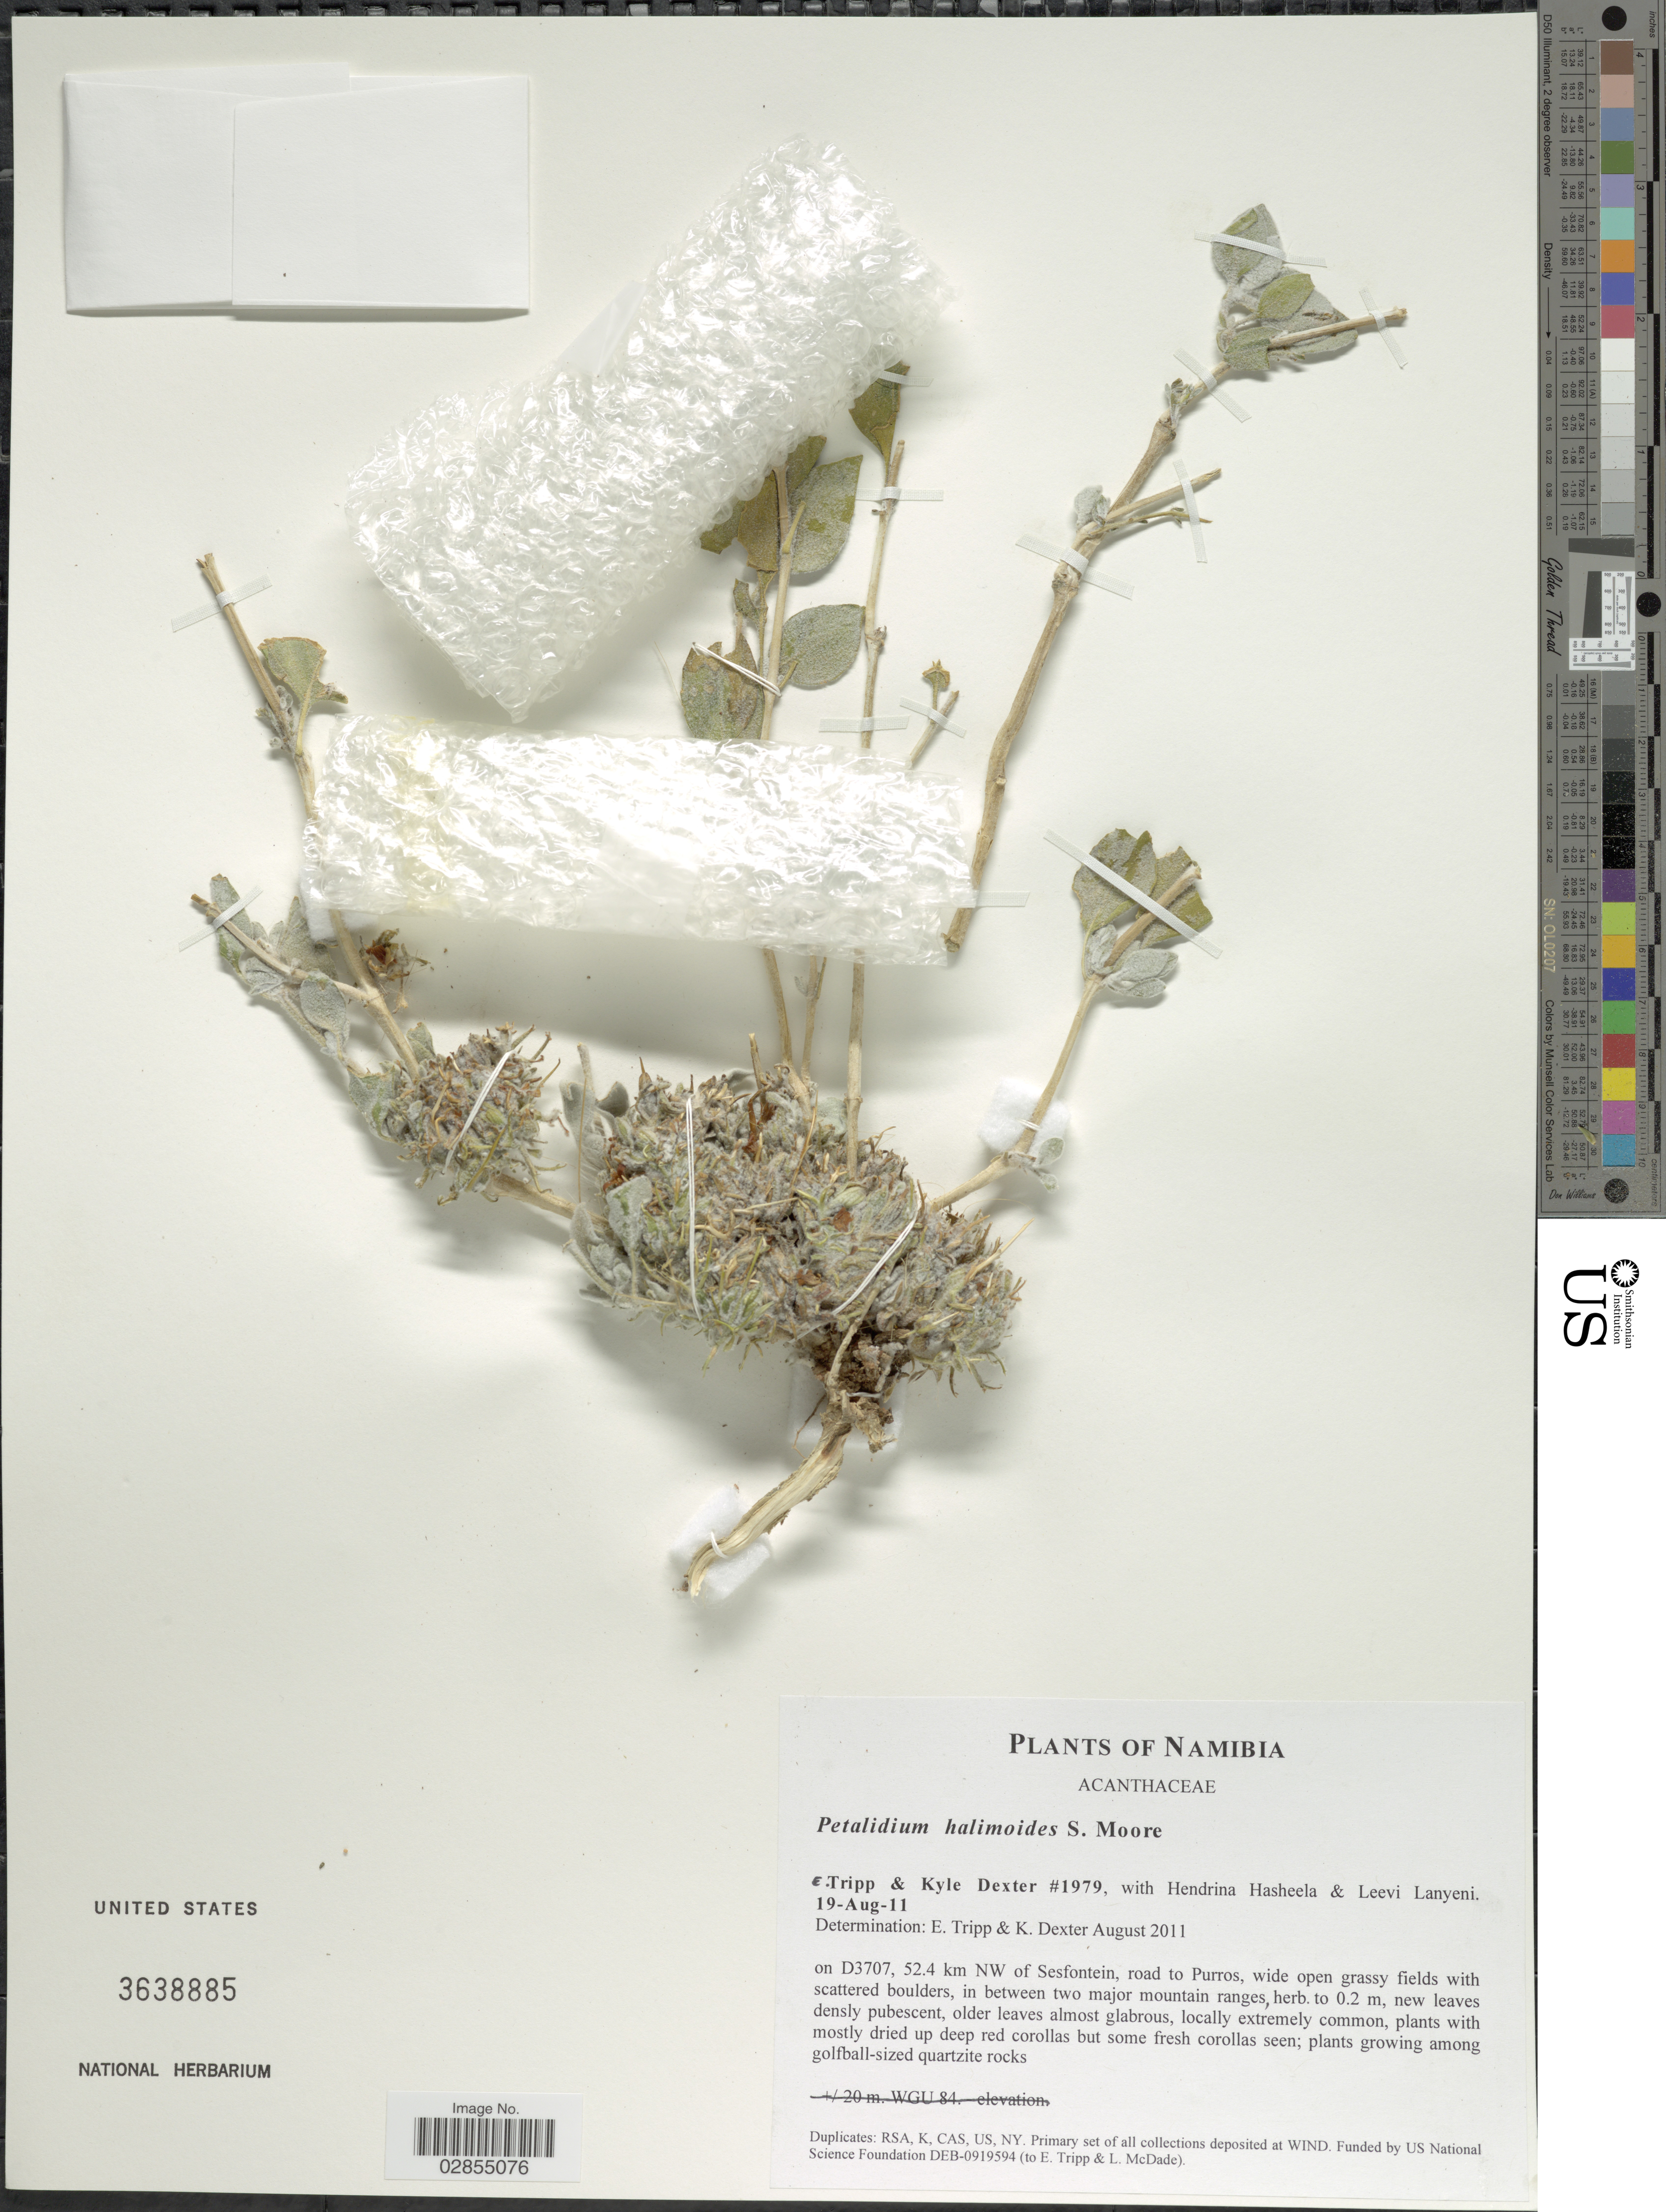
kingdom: Plantae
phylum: Tracheophyta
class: Magnoliopsida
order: Lamiales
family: Acanthaceae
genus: Petalidium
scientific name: Petalidium halimoides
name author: S. Moore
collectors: E. Tripp, K. Dexter, H. Hasheela & L. Lanyeni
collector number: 1979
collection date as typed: Transcribed d/m/y: 19/8/11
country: Namibia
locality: On D3707, 52.4 km NW of Sesfontein, road to Purros.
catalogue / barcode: US 3638885